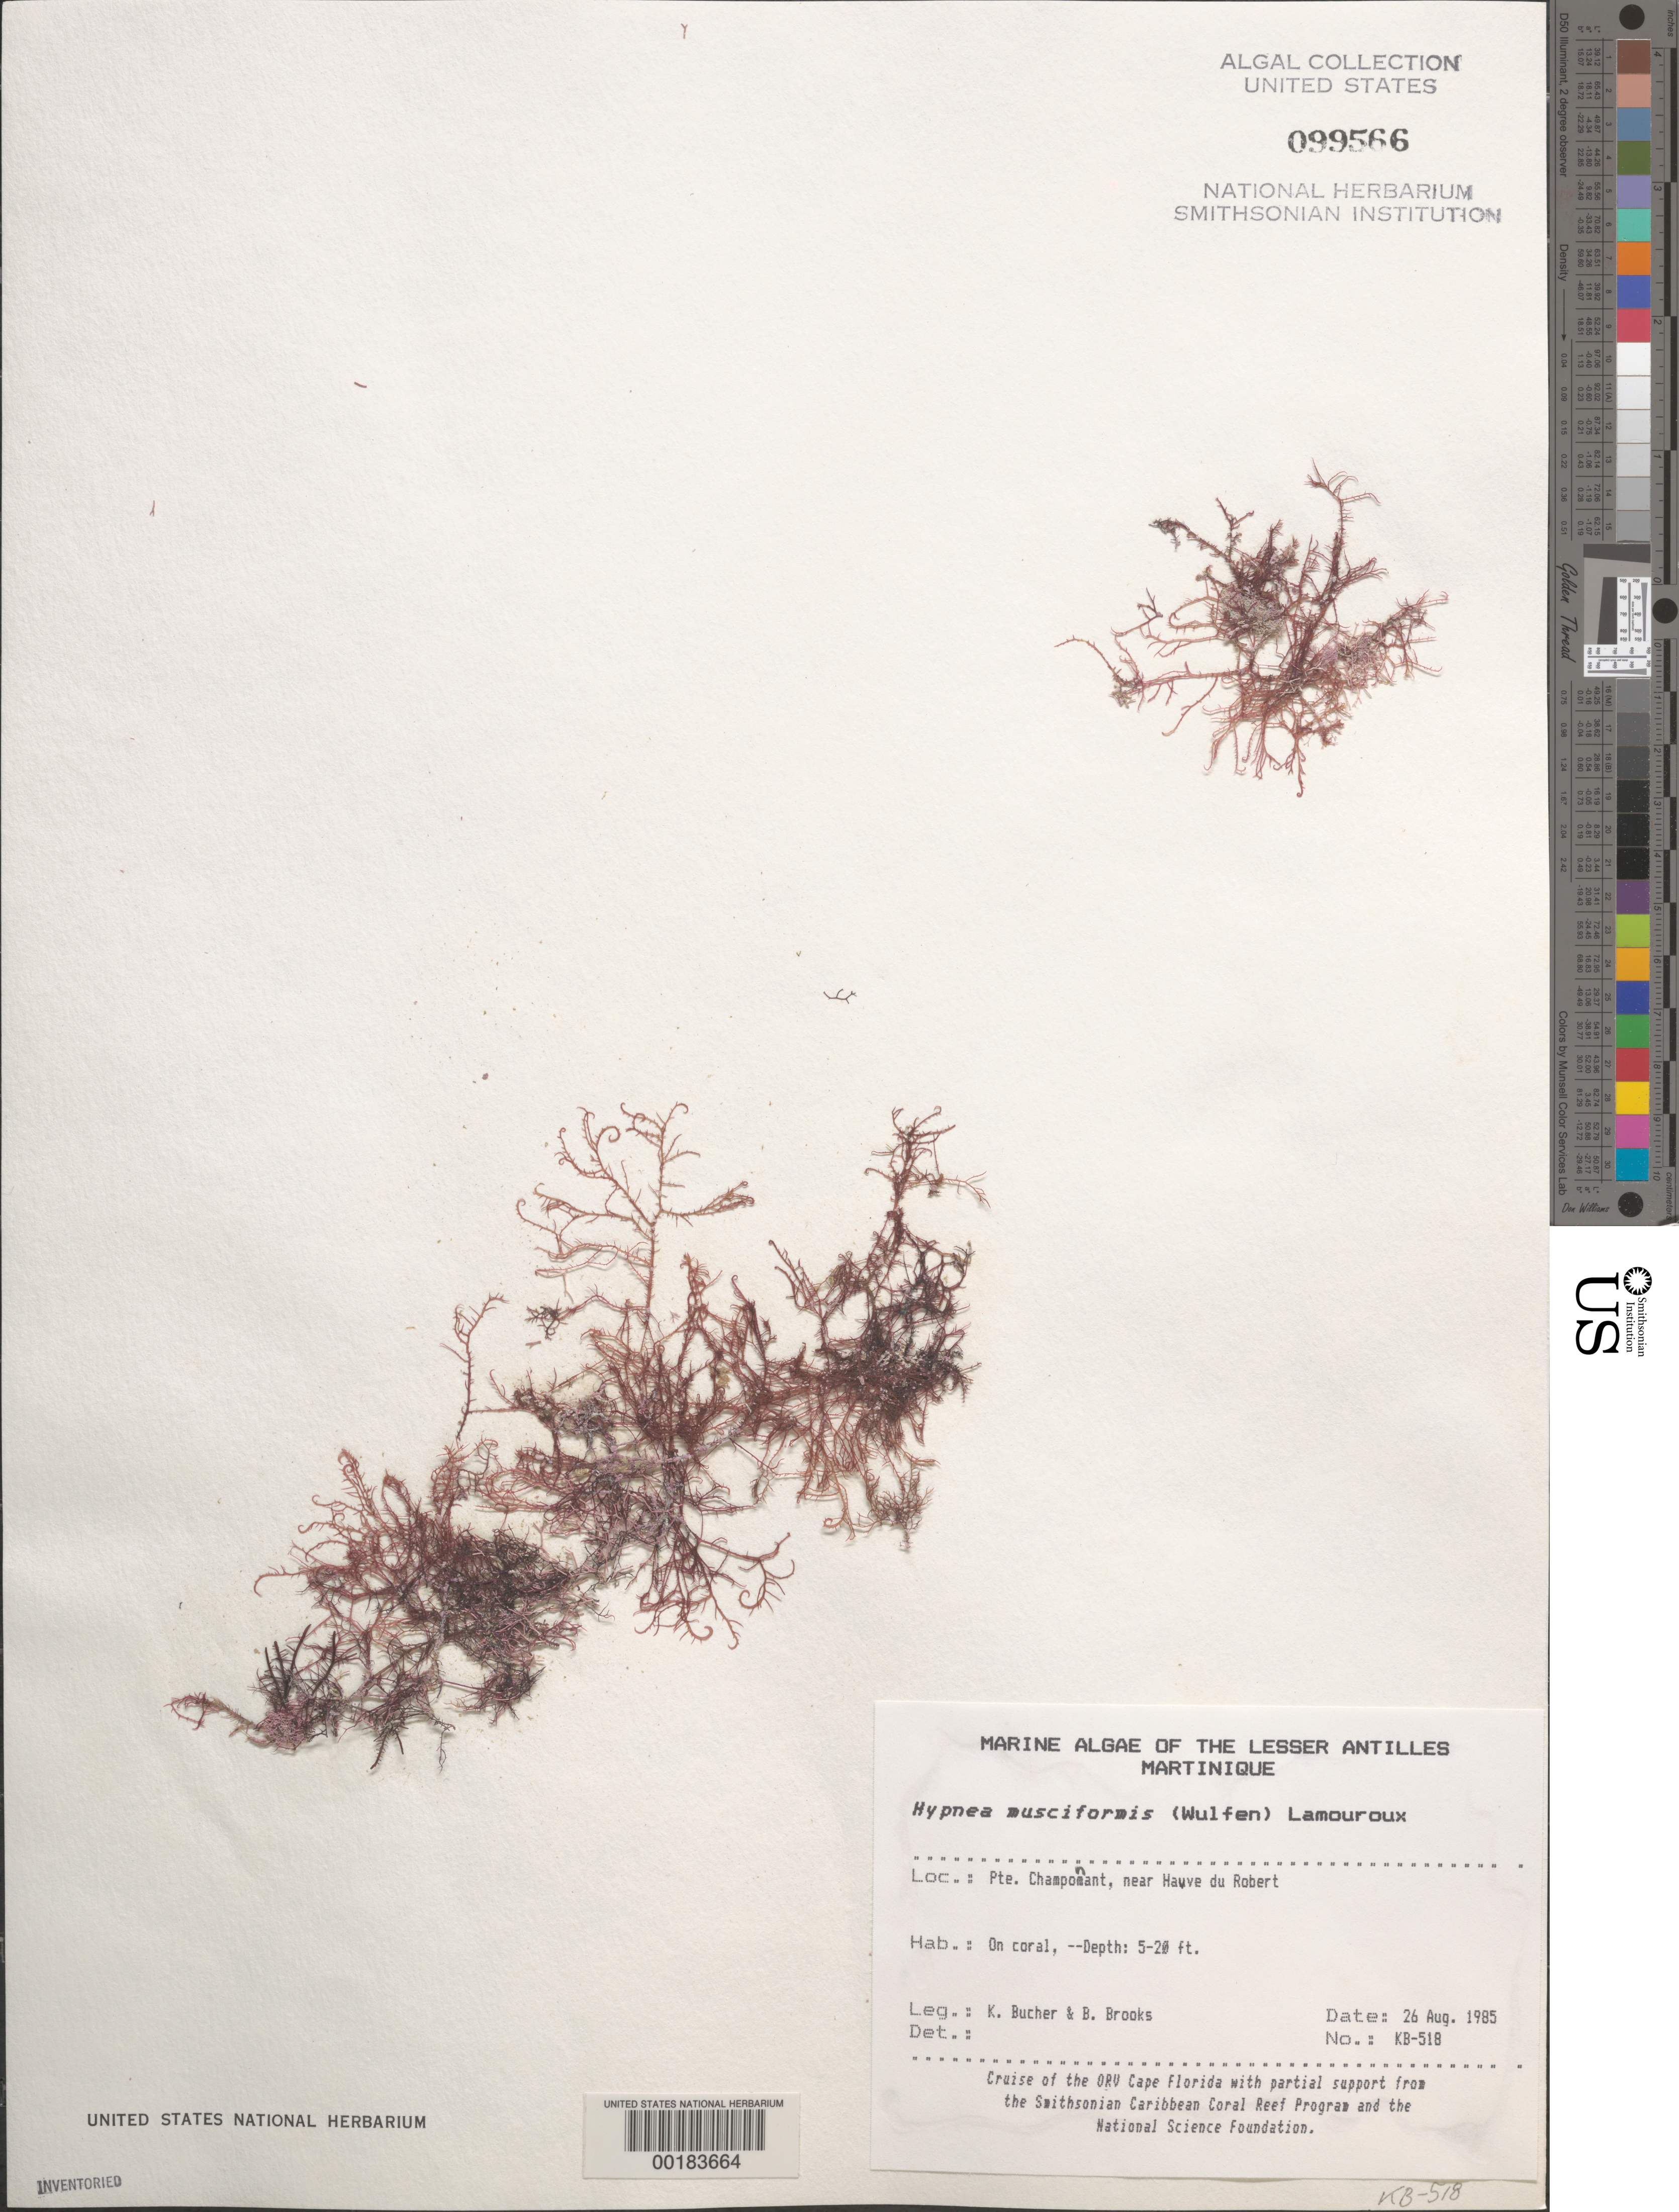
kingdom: Plantae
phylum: Rhodophyta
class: Florideophyceae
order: Gigartinales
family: Cystocloniaceae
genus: Hypnea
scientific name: Hypnea musciformis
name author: (Wulfen) J.V.Lamouroux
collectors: K. E. Bucher & B. Brooks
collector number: KB-518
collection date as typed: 26 Aug 1985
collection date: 1985-08-26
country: Martinique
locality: Pointe Champonant, near Havre du Robert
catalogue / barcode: US 99566